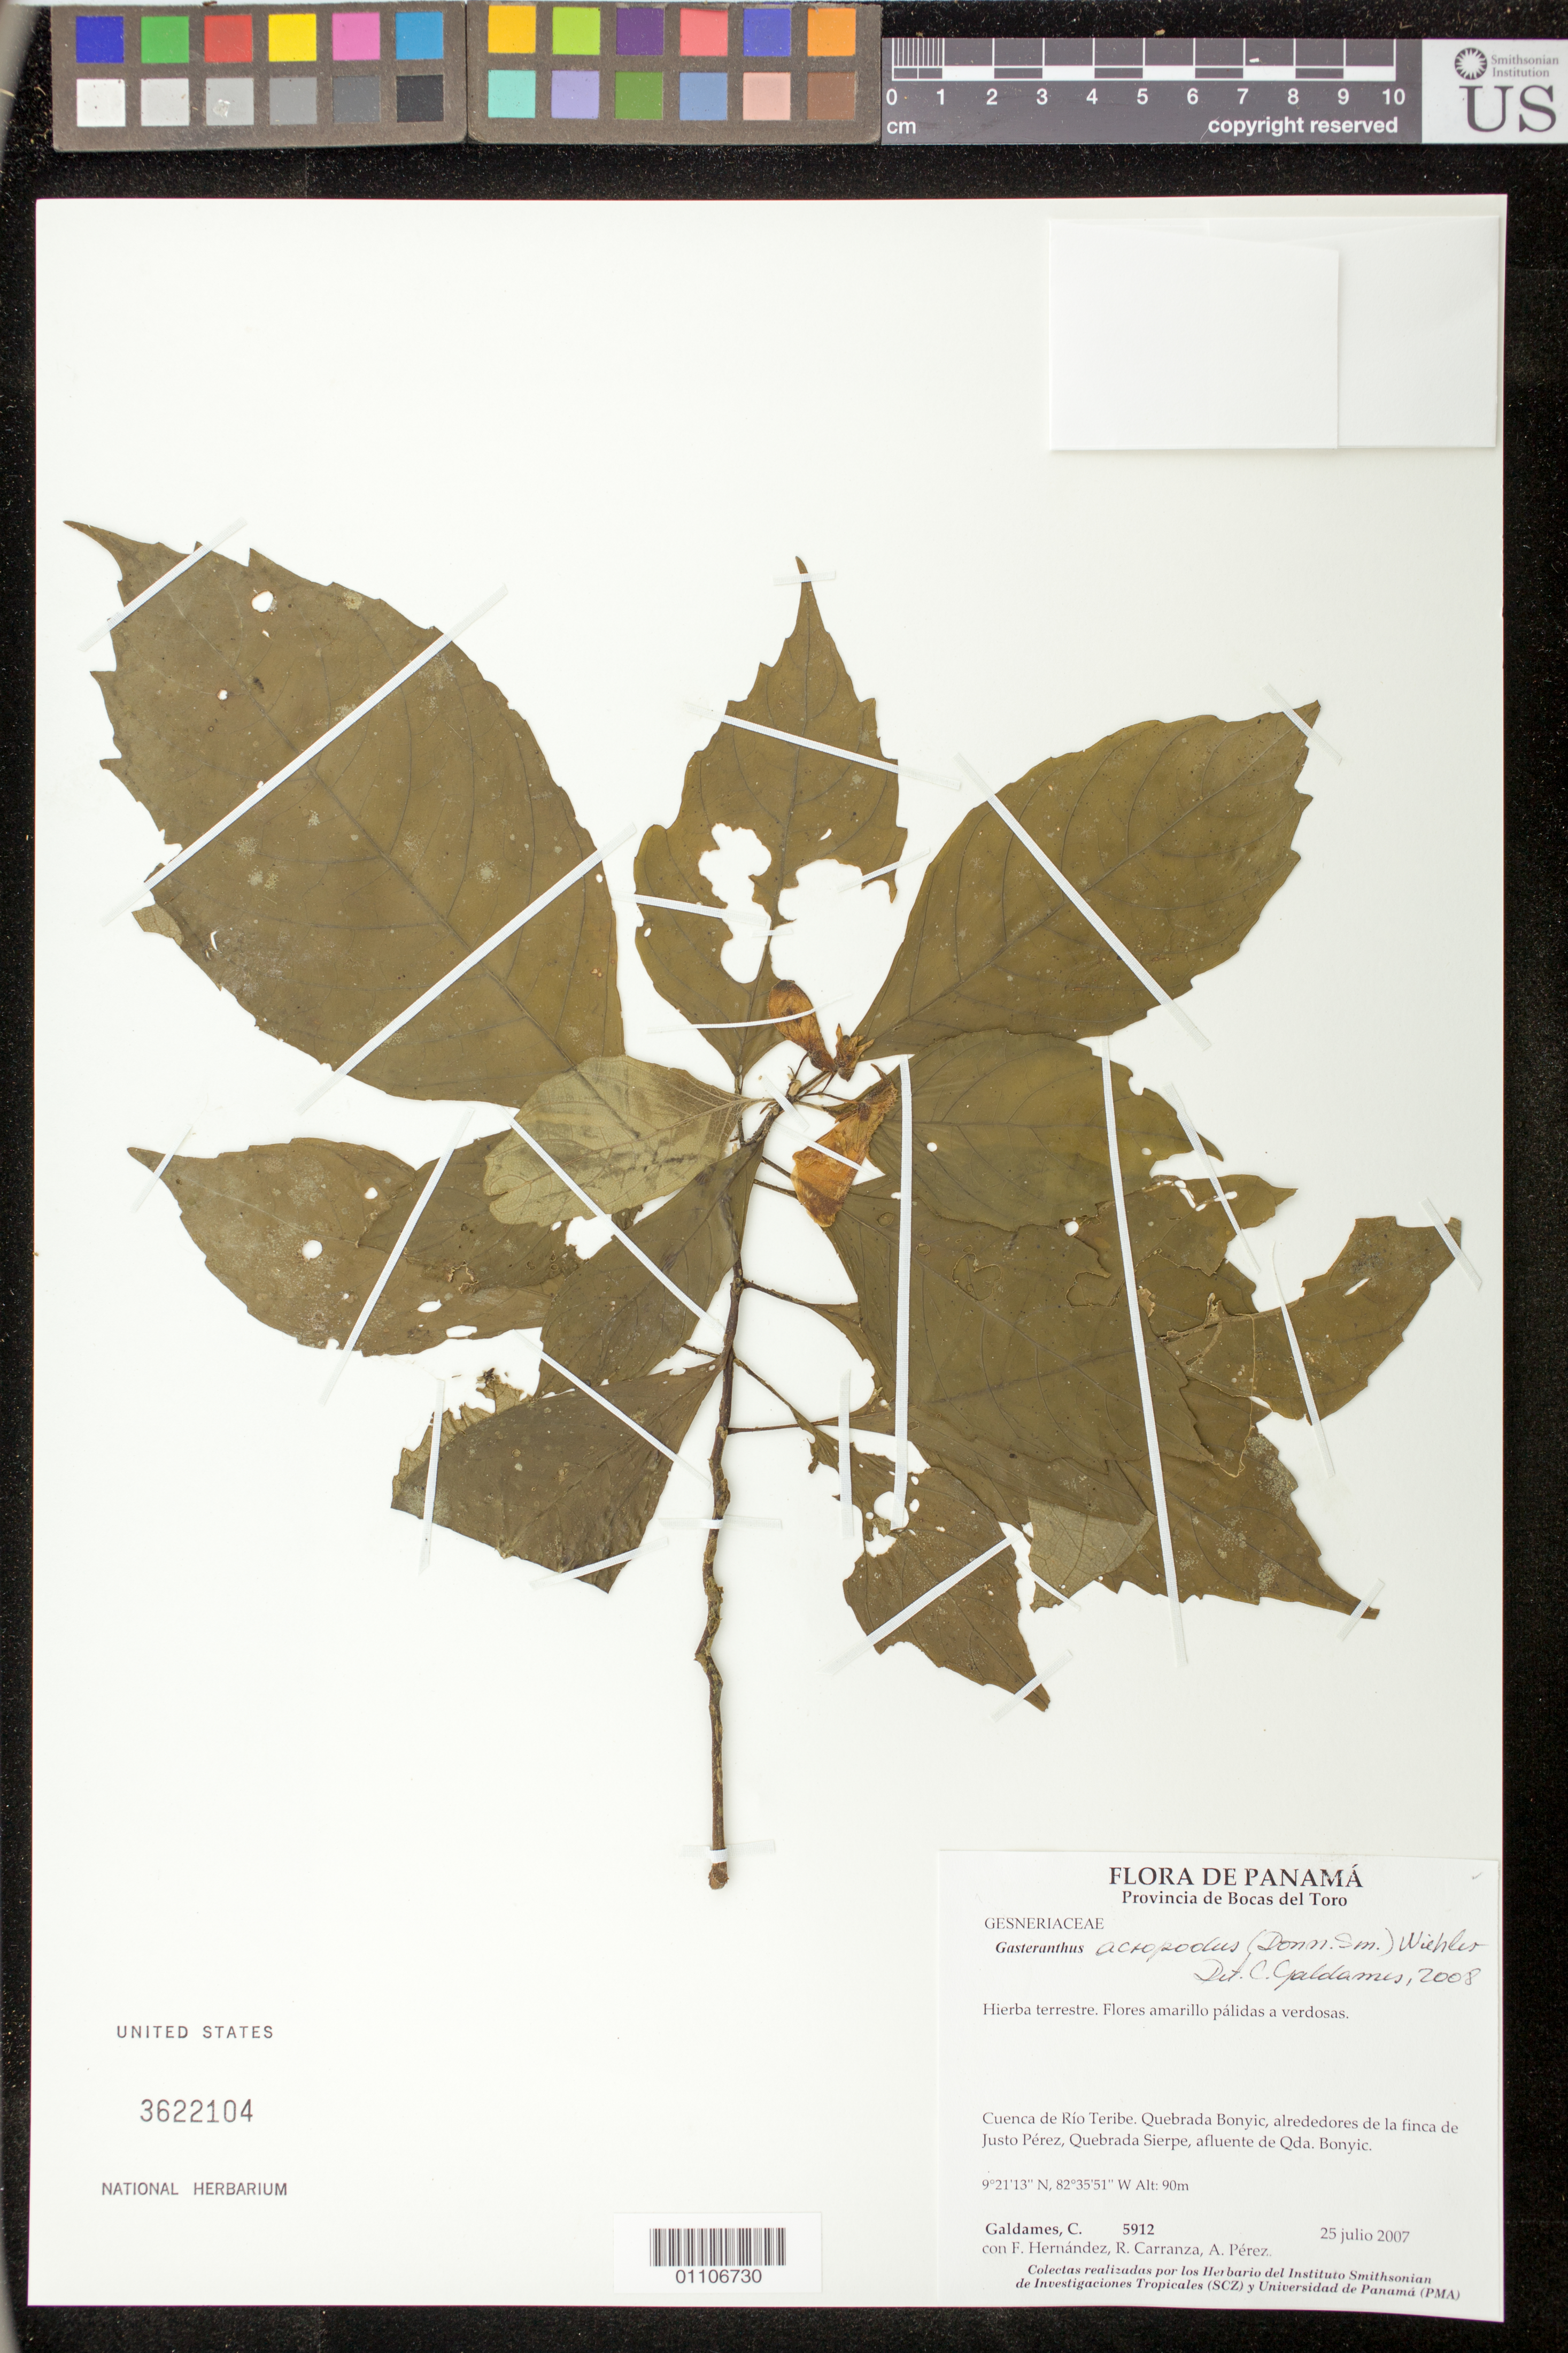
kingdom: Plantae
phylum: Tracheophyta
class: Magnoliopsida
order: Lamiales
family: Gesneriaceae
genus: Gasteranthus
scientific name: Gasteranthus acropodus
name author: (Donn. Sm.) Wiehler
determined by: Galdames, C.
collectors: C. Galdames, F. Hernandez, R. Carranza & A. Perez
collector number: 5912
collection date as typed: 25 Jul 2007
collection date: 2007-07-25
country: Panama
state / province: Bocas del Toro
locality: Cuenca de Rio Teribe. Quebrada Bonyic, alrededores de la finca de Justo Perez, Quebrada Sierpe, afluente de Qda. Bonyic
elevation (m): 90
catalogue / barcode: US 3622104